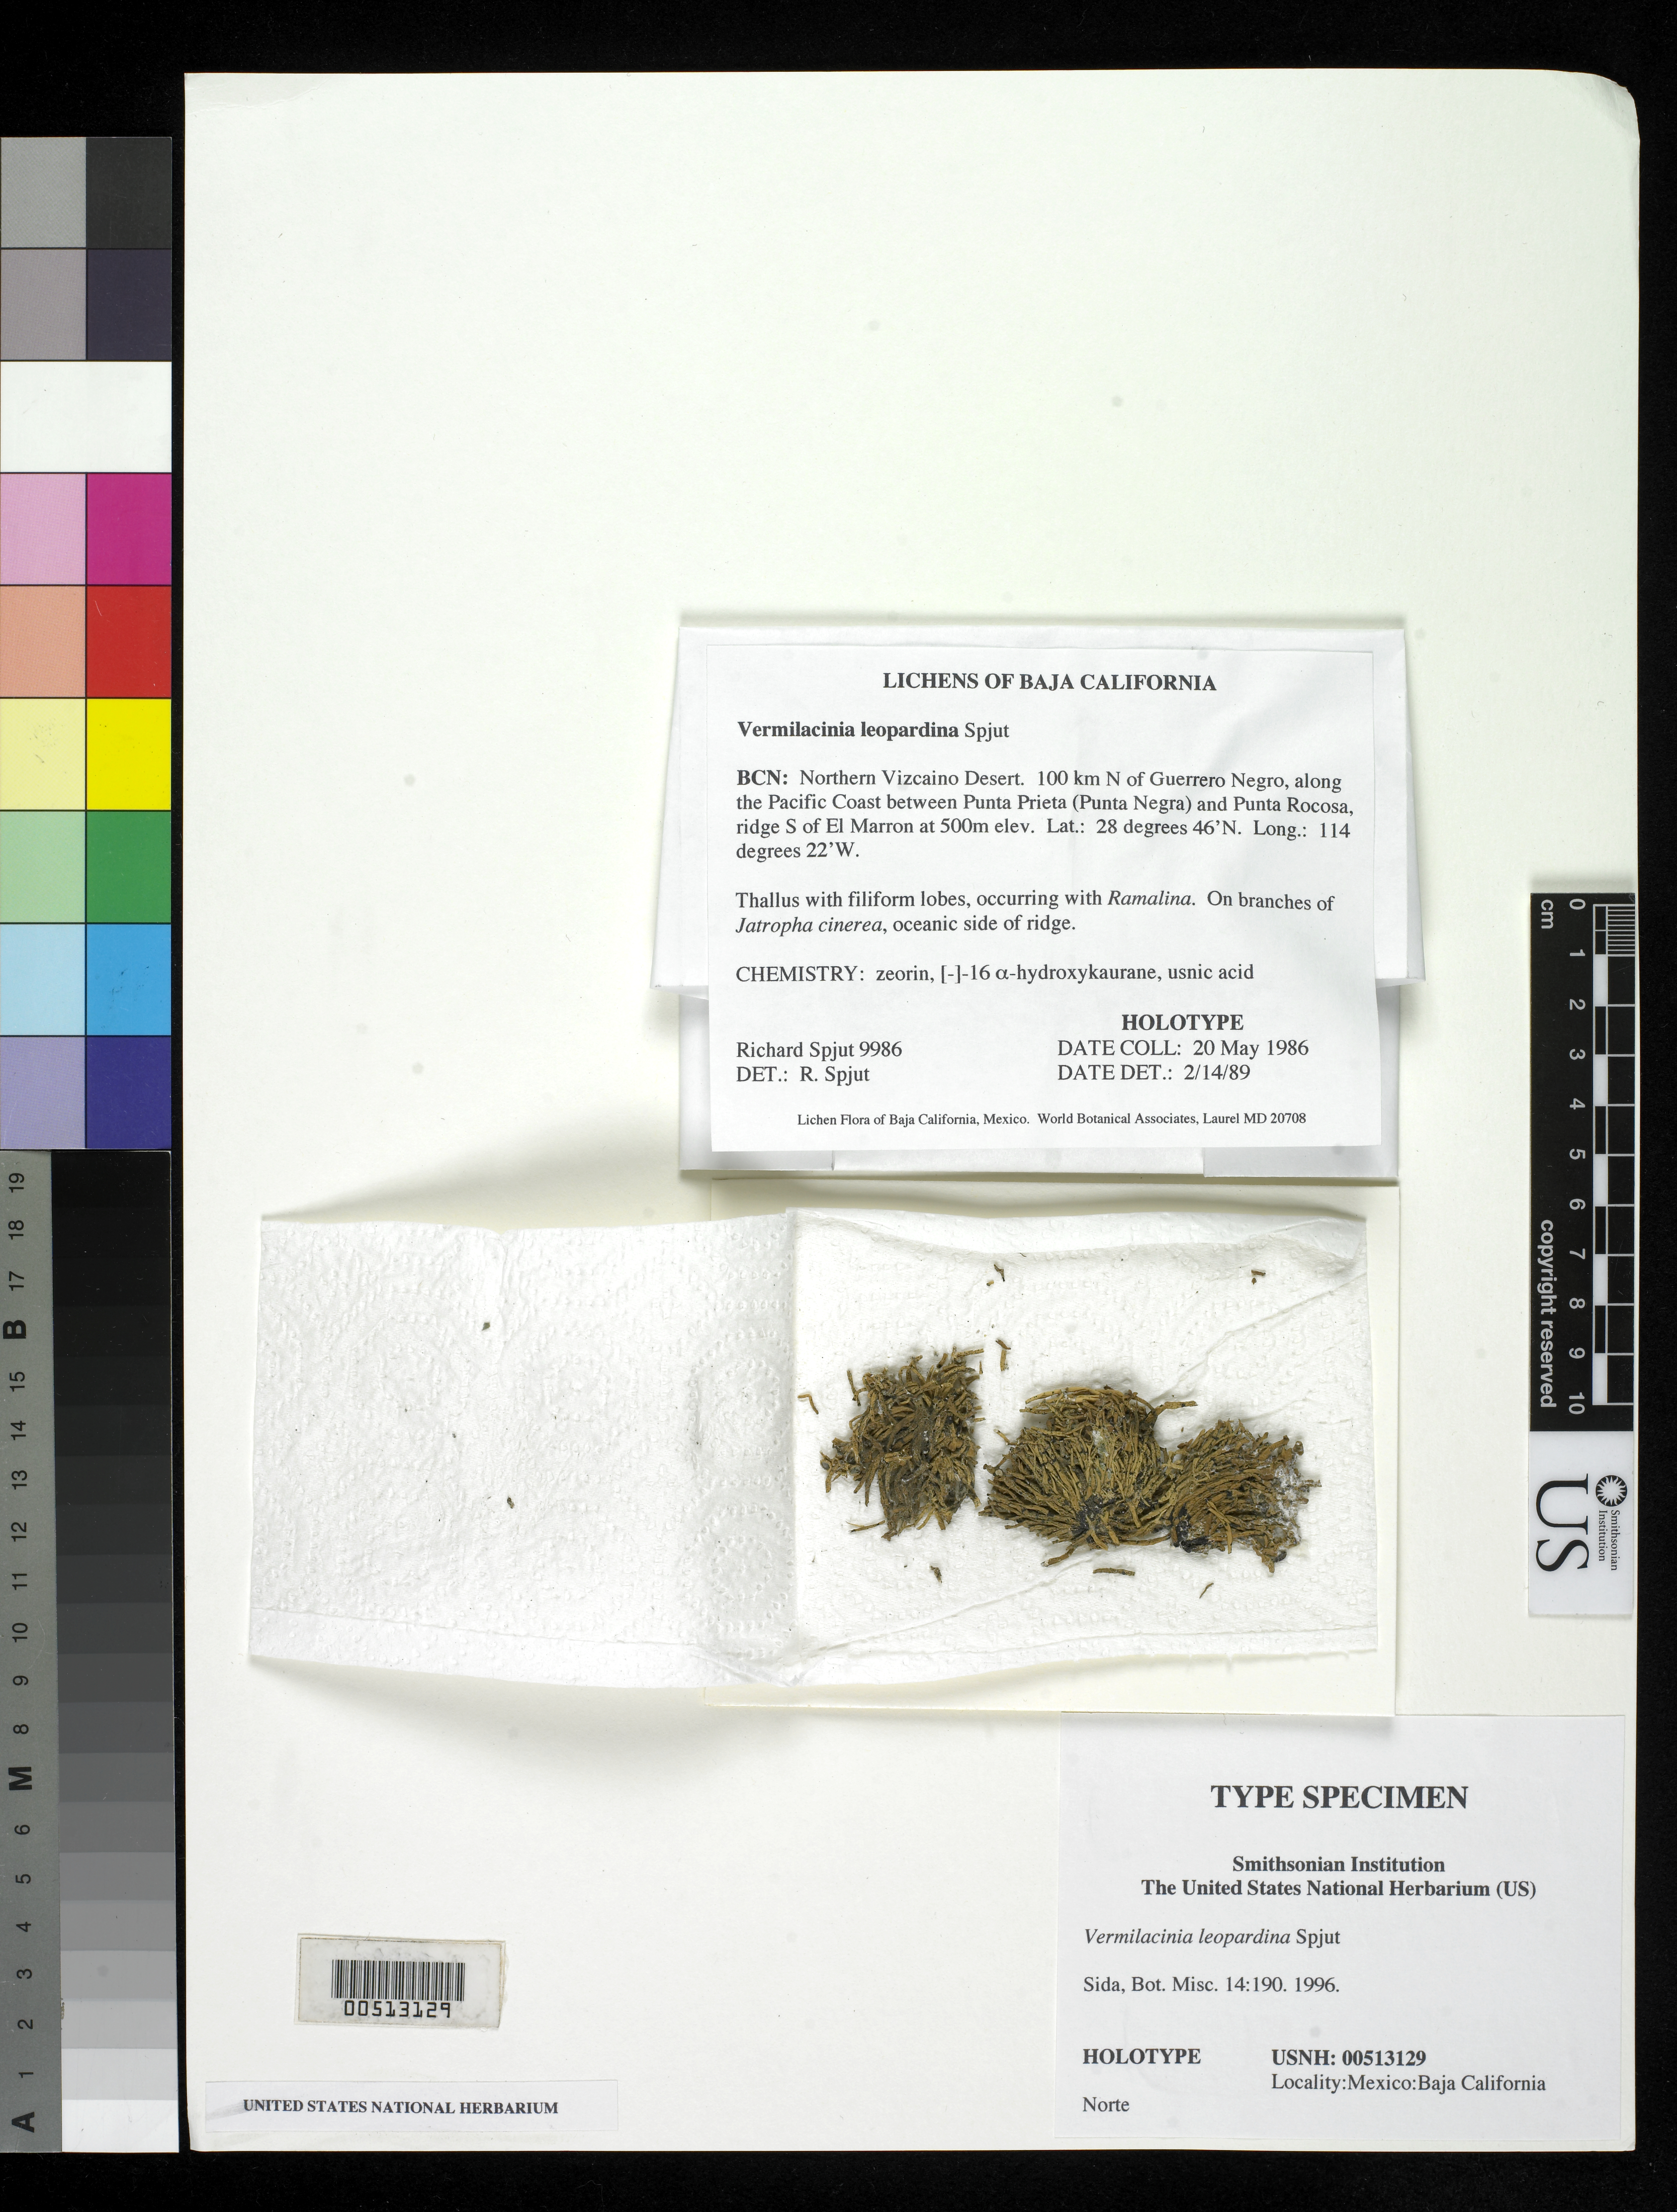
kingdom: Fungi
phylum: Ascomycota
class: Lecanoromycetes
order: Lecanorales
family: Ramalinaceae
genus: Vermilacinia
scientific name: Vermilacinia leopardina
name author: Spjut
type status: Holotype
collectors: R. Spjut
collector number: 9986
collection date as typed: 20 May 1986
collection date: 1986-05-20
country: Mexico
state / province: Baja California Norte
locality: Northern Vizcaino Desert, 100 km N of Guerrero Negro, Pacific coast between Punta Prieta & Punta Rocosa, ridge S of El Marron.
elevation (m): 500